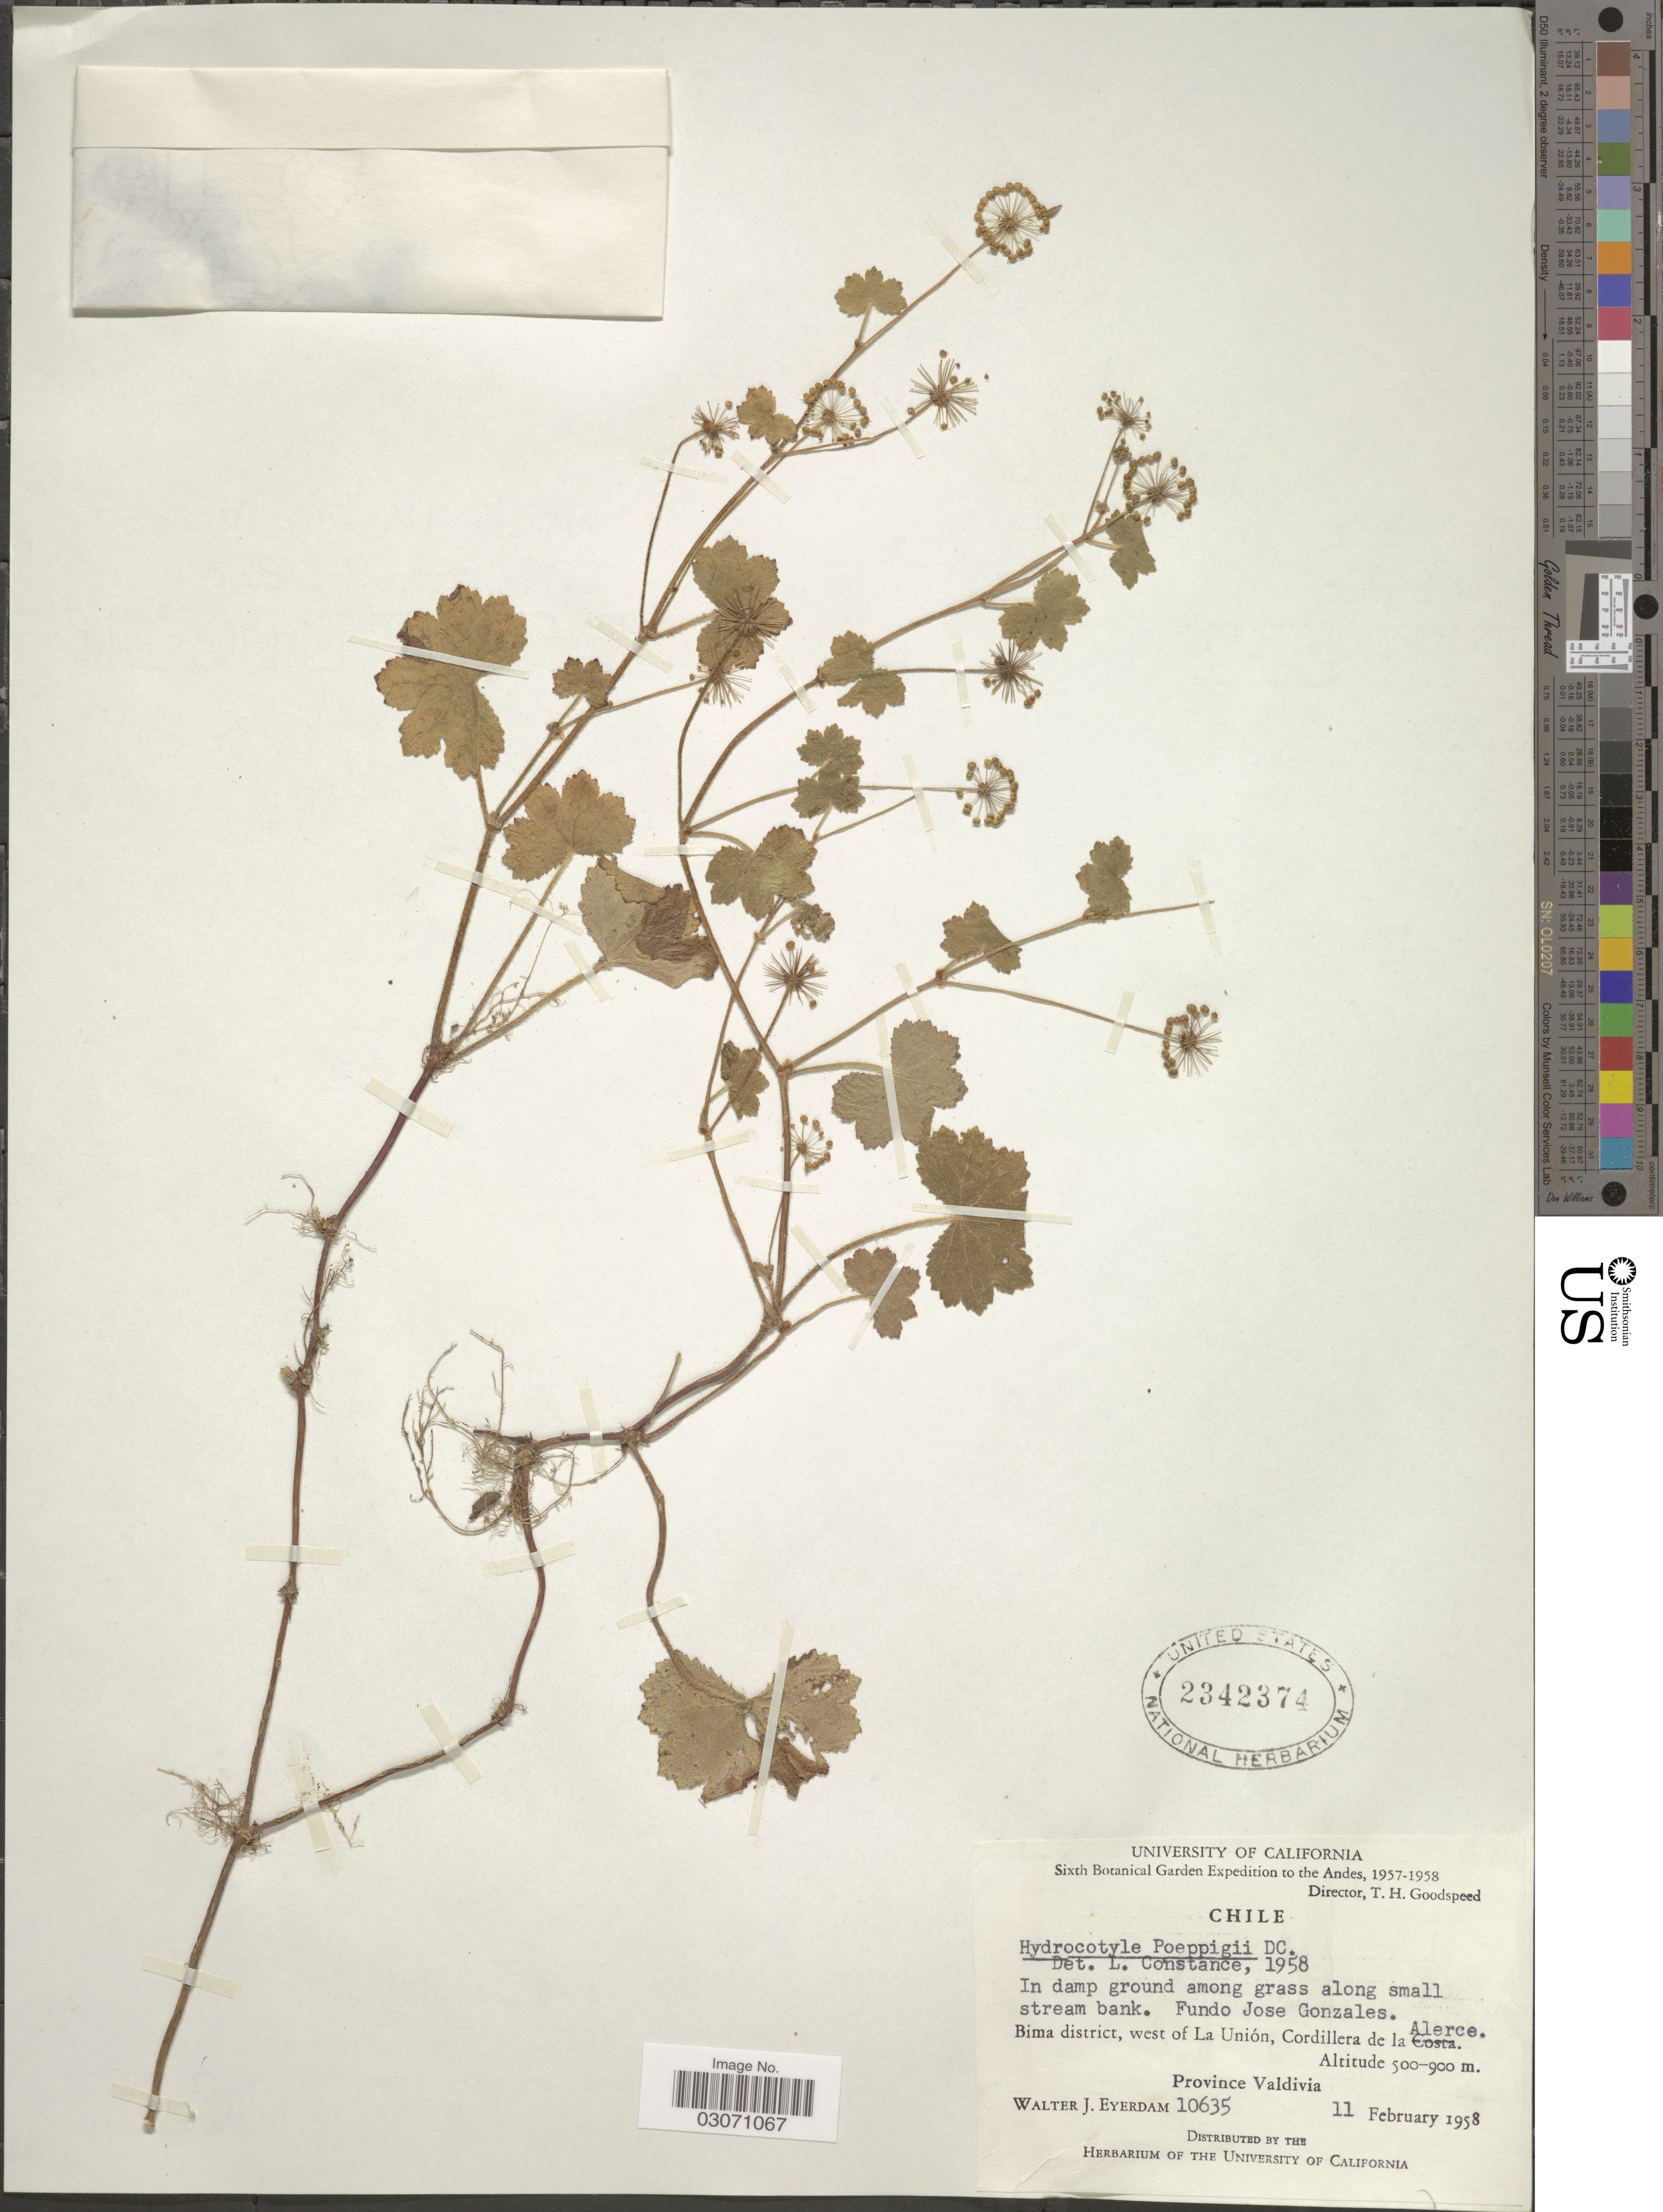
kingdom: Plantae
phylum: Tracheophyta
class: Magnoliopsida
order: Apiales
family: Araliaceae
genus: Hydrocotyle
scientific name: Hydrocotyle poeppigii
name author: DC.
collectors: W. J. Eyerdam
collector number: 10635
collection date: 1958-02-11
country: Chile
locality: The Andes, Bima district, west of La Unión, Cordillera de la Alerce, Province Valdivia, Fundo Jose Gonzales.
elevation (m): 500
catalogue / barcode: US 2342374